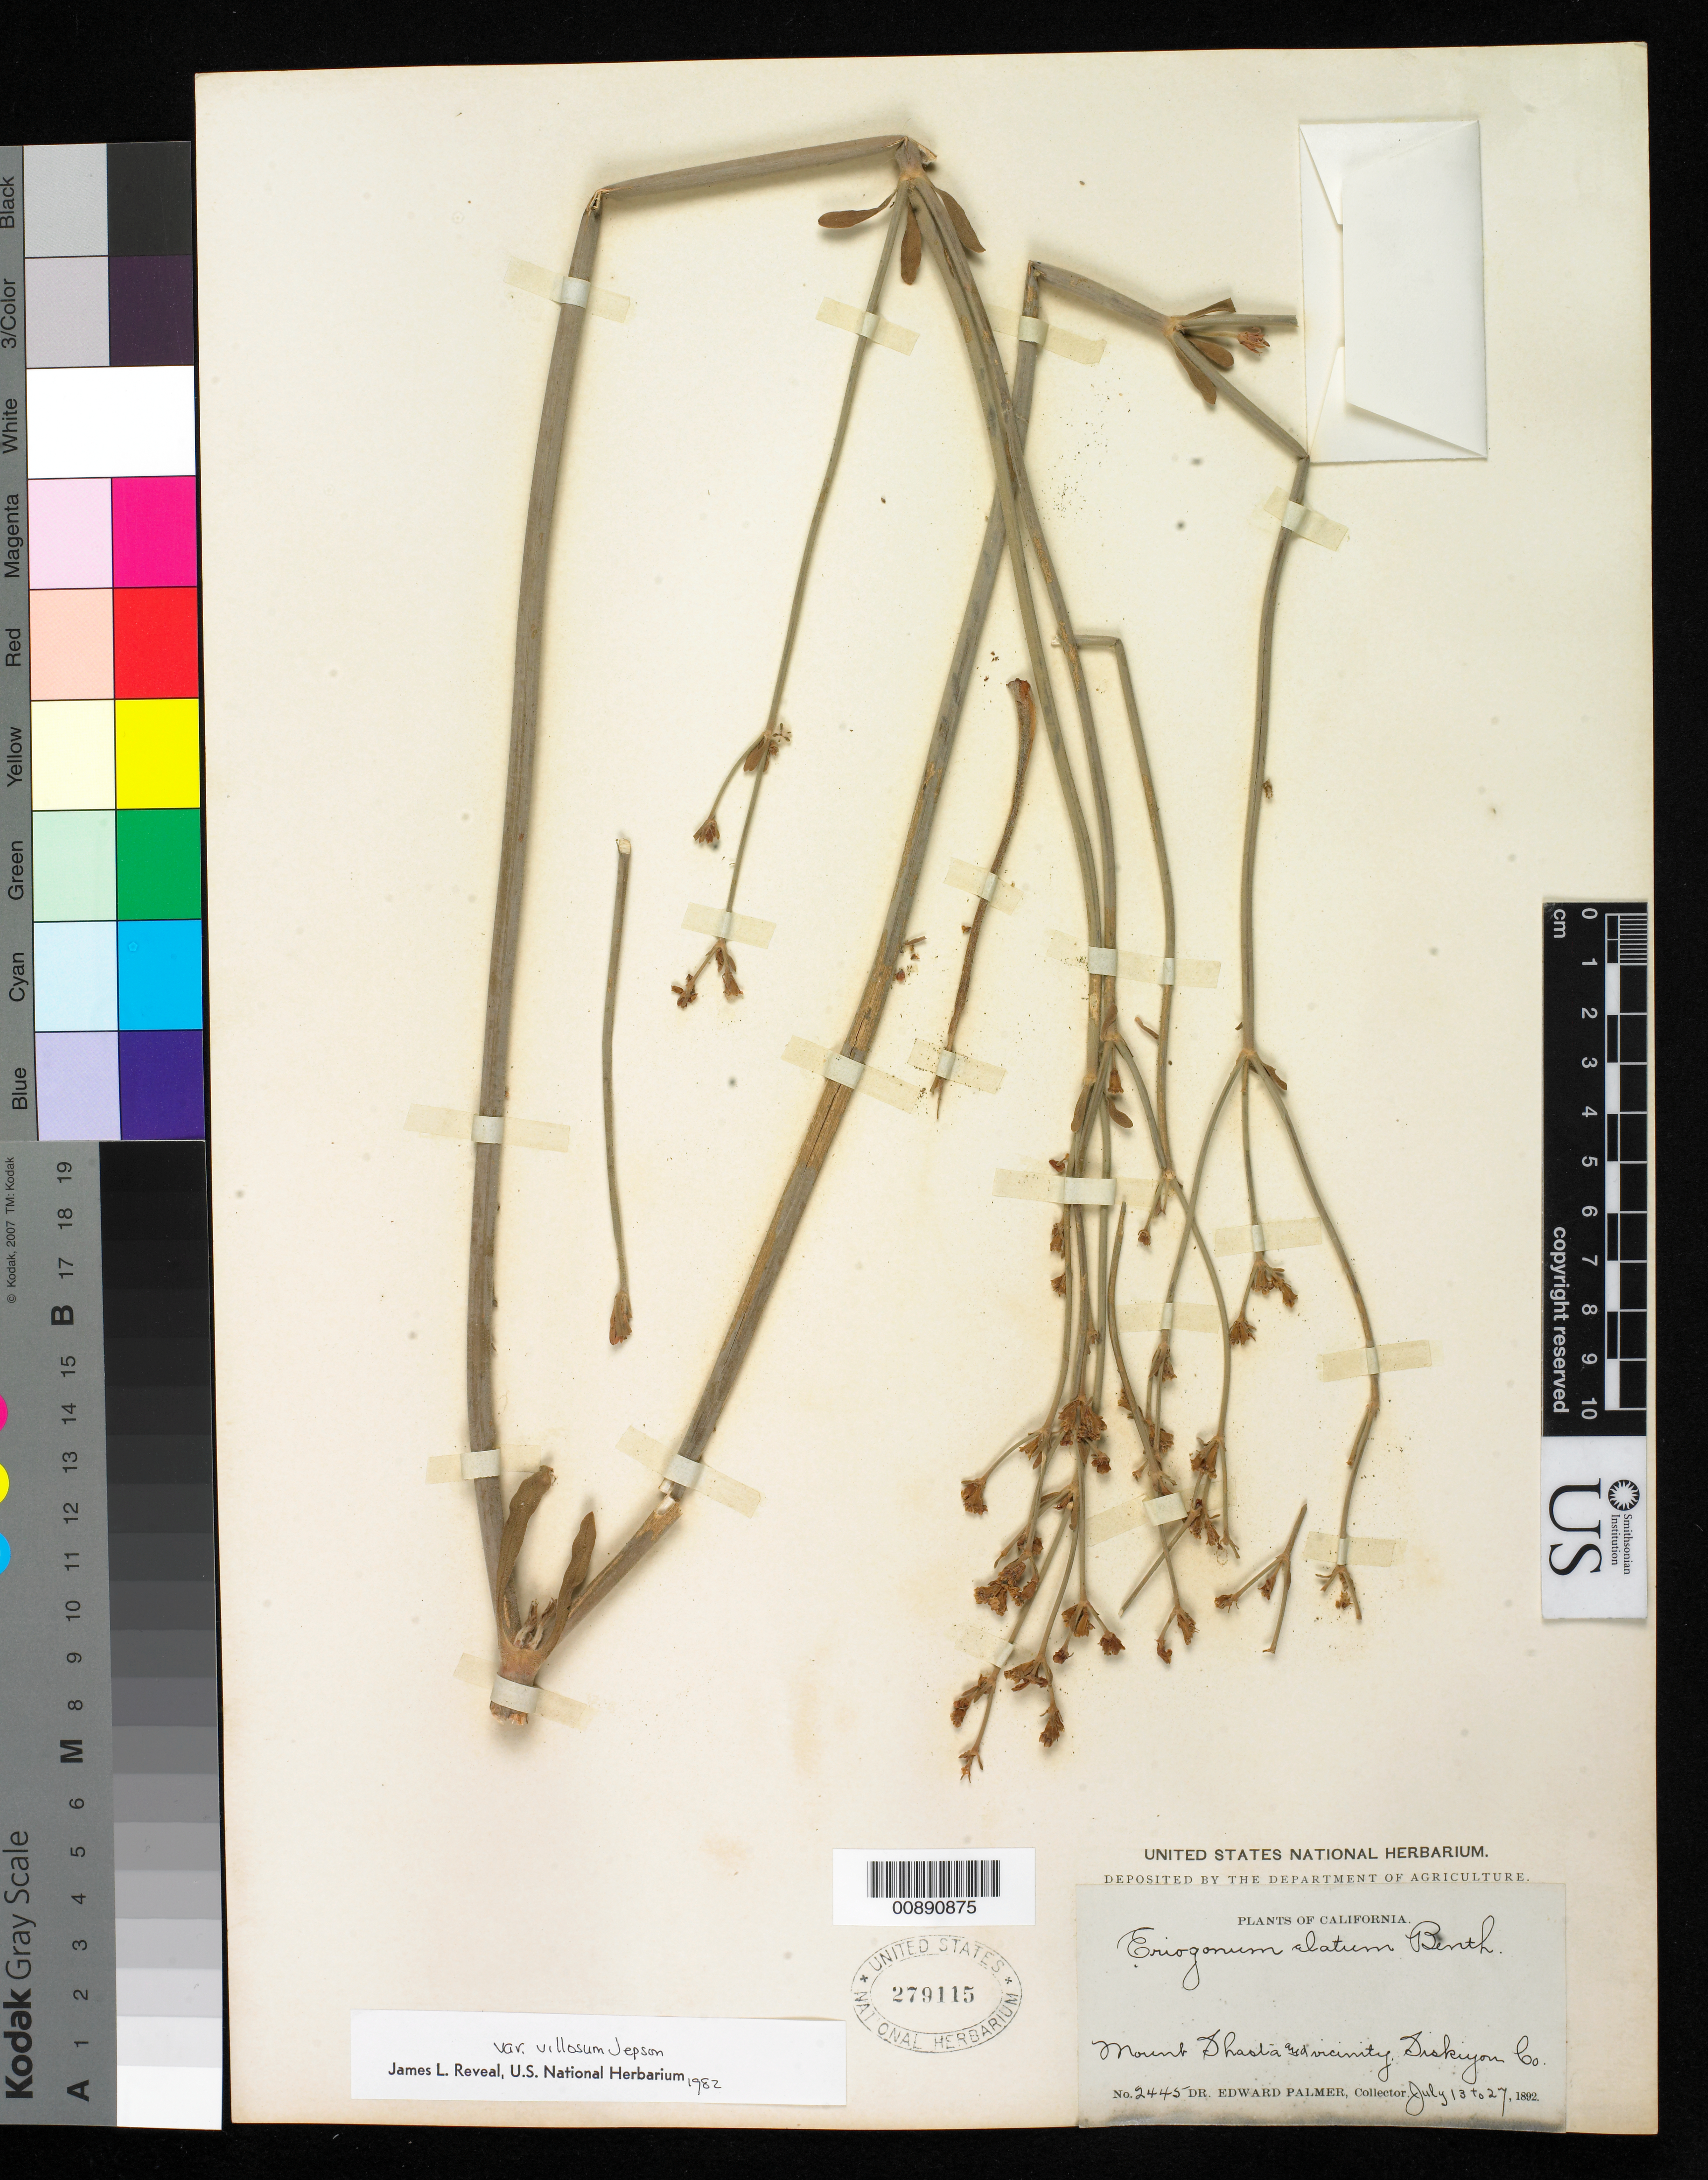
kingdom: Plantae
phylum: Tracheophyta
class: Magnoliopsida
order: Caryophyllales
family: Polygonaceae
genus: Eriogonum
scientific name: Eriogonum elatum var. villosum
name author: Jeps.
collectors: E. Palmer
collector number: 2445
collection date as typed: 13 Jul 1892 to 27 Jul 1892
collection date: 1892-07-13/1892-07-27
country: United States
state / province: California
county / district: Siskiyou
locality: Mount Shasta and vicinity, Siskiyou County, California.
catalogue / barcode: US 279115